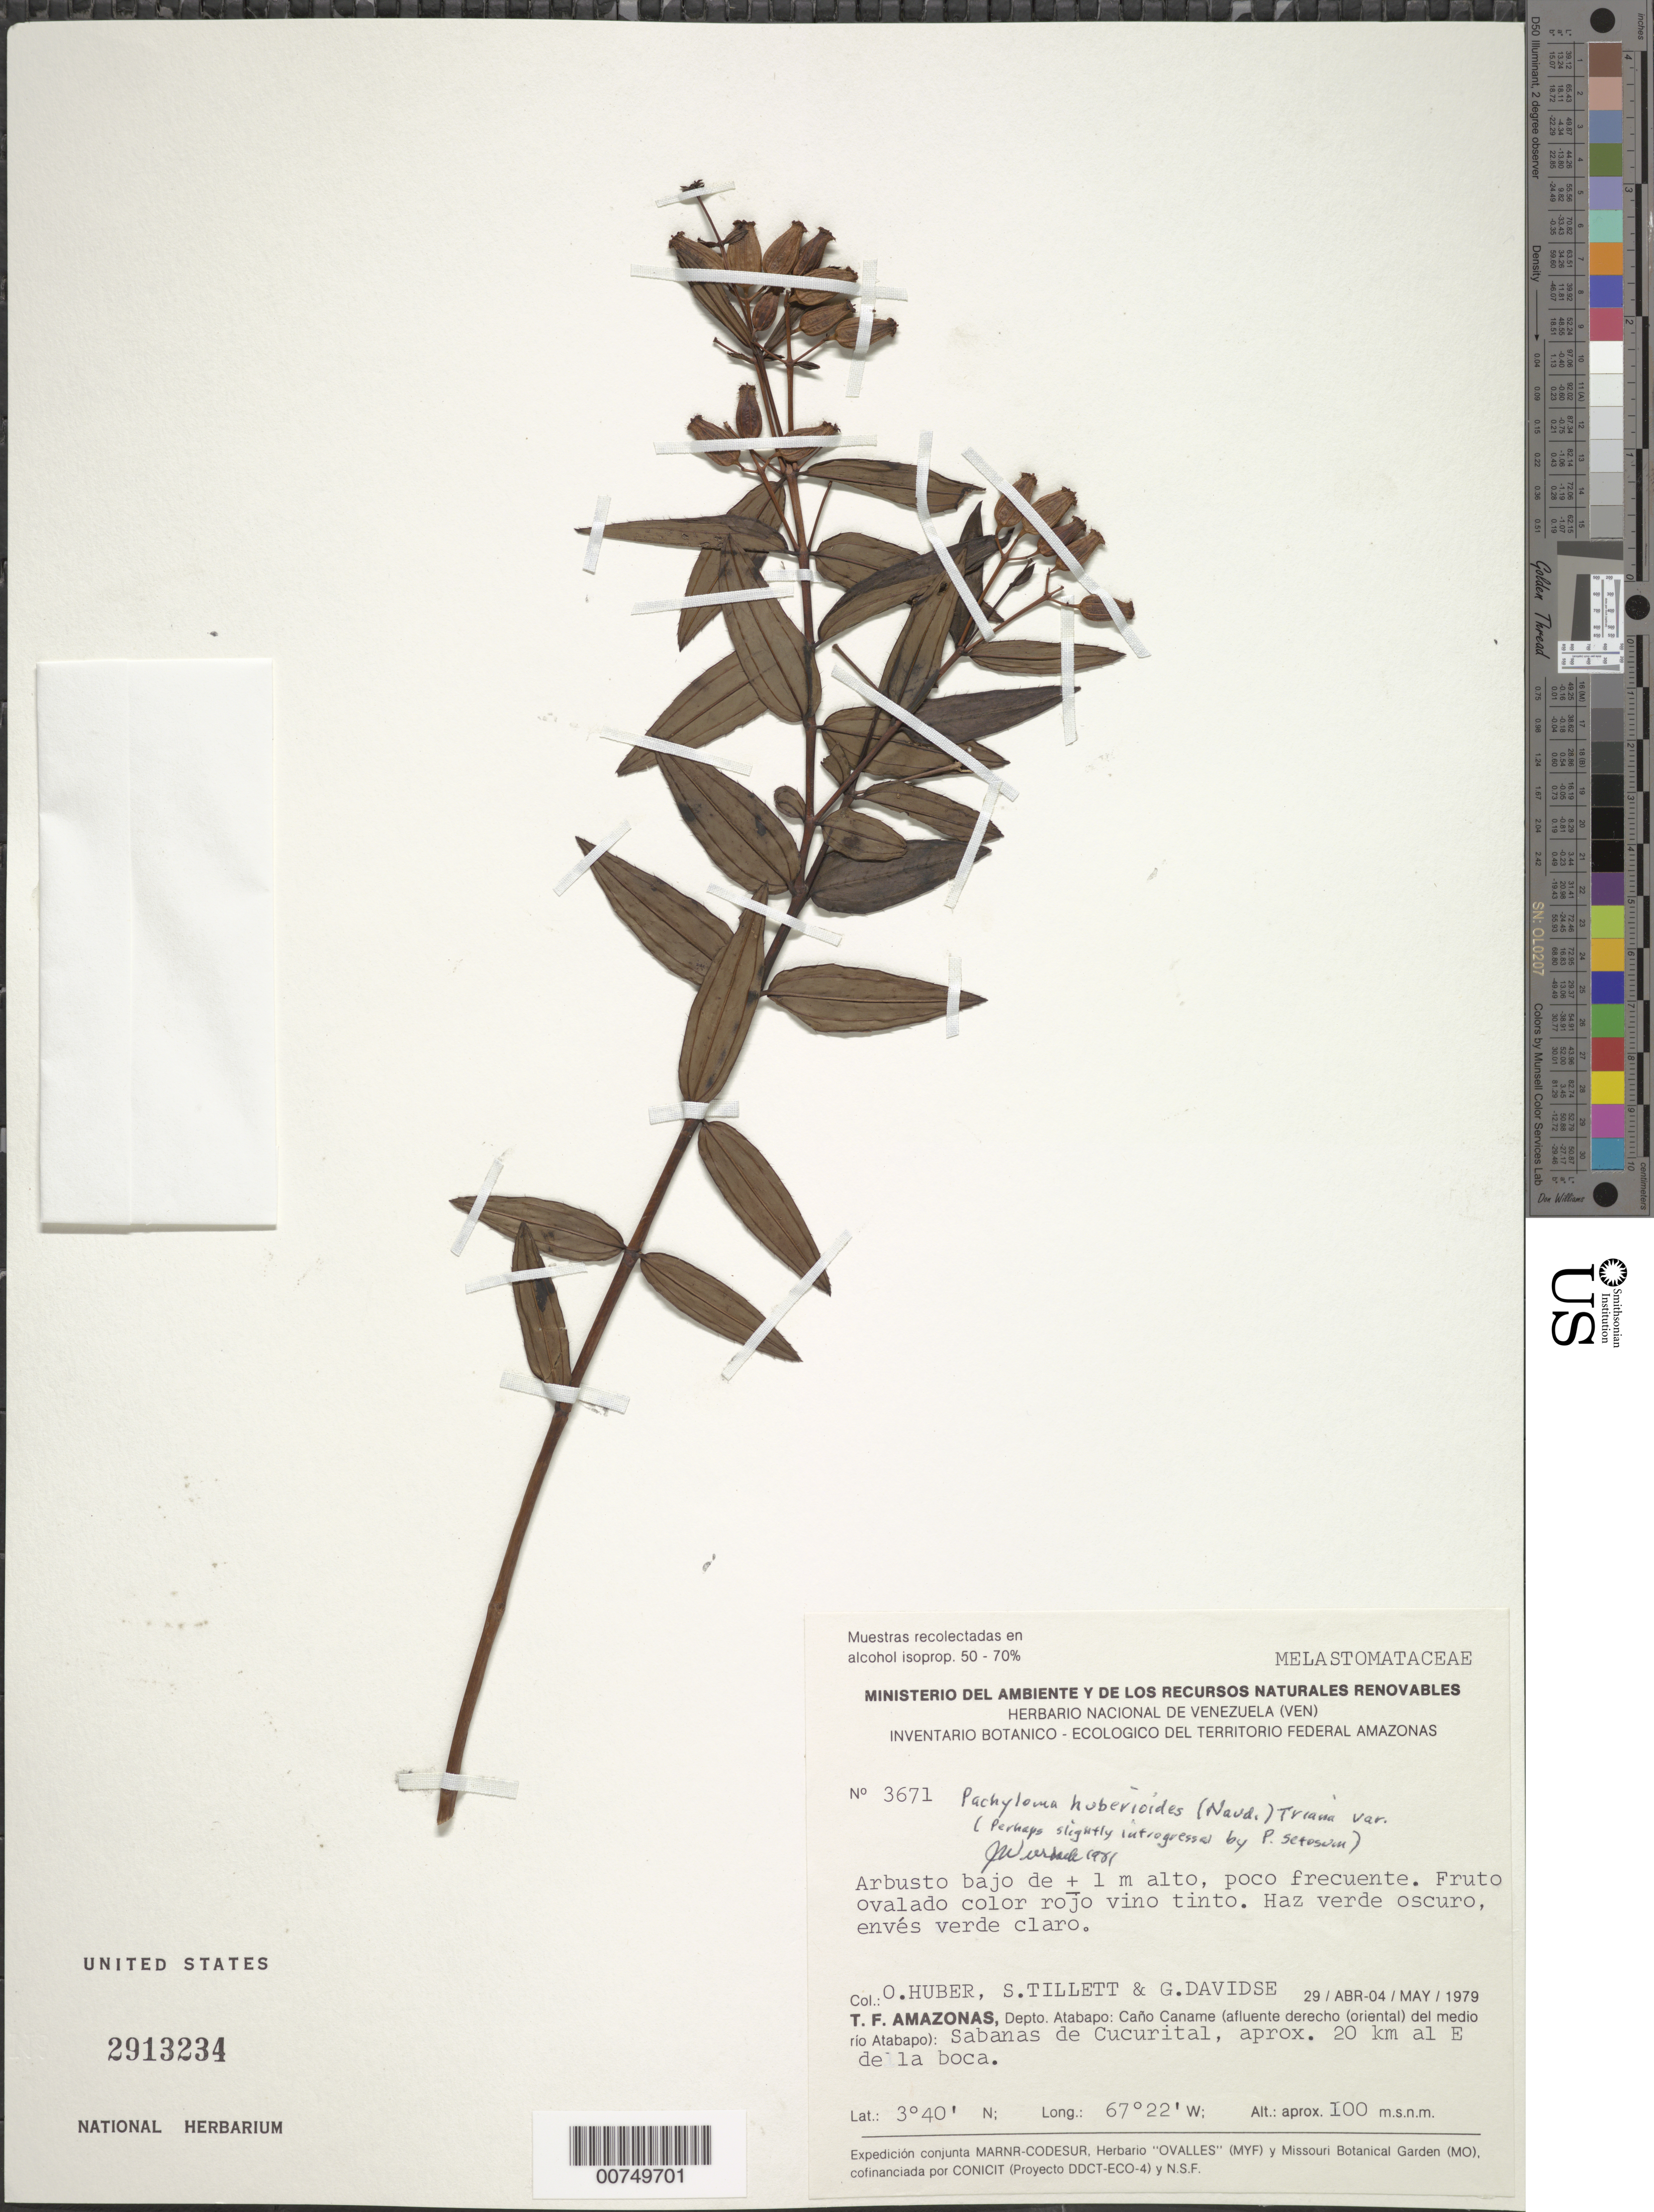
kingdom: Plantae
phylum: Tracheophyta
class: Magnoliopsida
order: Myrtales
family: Melastomataceae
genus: Pachyloma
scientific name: Pachyloma huberioides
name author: (Naudin) Triana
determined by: Wurdack, John J., (US), US (UNITED STATES)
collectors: O. Huber, S. S. Tillett & G. Davidse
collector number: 3671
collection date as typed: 29-Apr-79 to 4-May-79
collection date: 1979-04-29/1979-05-04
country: Venezuela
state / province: Amazonas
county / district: Atabapo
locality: Caño Caname (afluente derecho del medio Río Atabapo); Sabanas de Cucurital, aprox 20km al E de la boca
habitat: Savanna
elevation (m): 100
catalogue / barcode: US 2913234